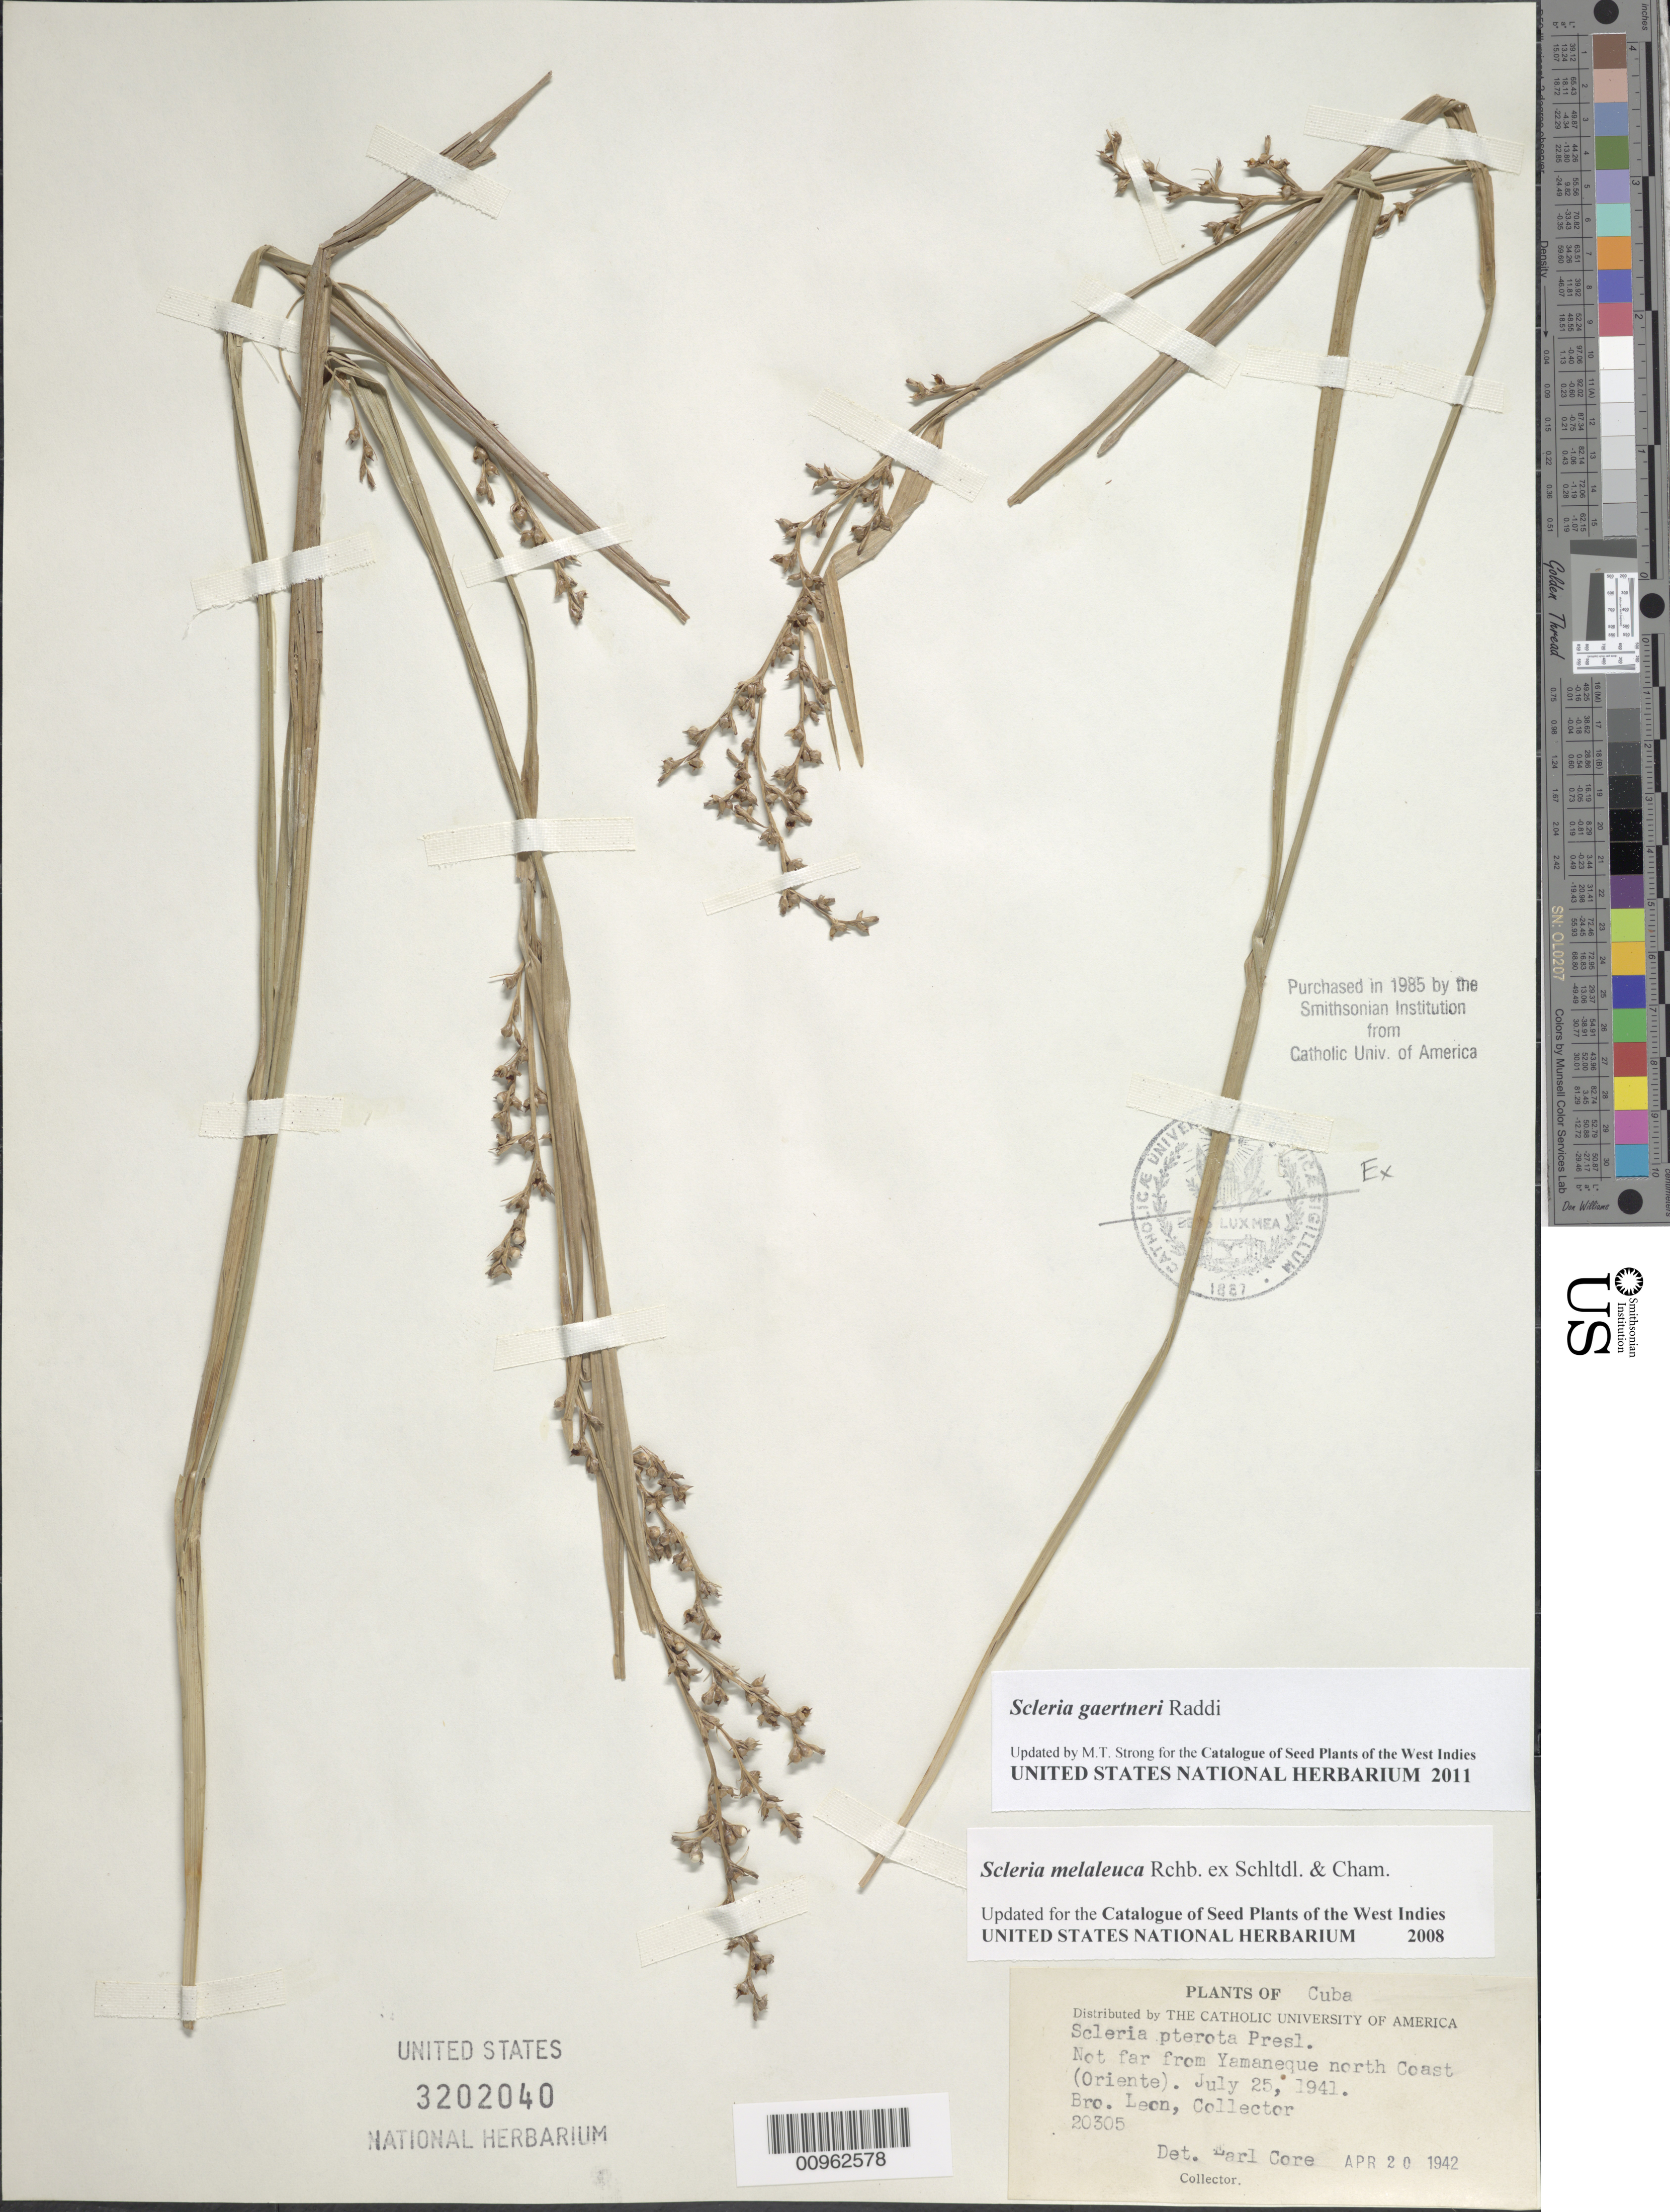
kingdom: Plantae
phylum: Tracheophyta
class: Liliopsida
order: Poales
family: Cyperaceae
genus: Scleria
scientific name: Scleria gaertneri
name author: Raddi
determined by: Strong, M. T., (US), Smithsonian Institution - National Museum of Natural History (UNITED STATES)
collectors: Bro. León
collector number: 20305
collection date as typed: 25 Jul 1941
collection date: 1941-07-25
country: Cuba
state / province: Oriente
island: Cuba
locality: Not far from Yamaneque, north coast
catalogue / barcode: US 3202040